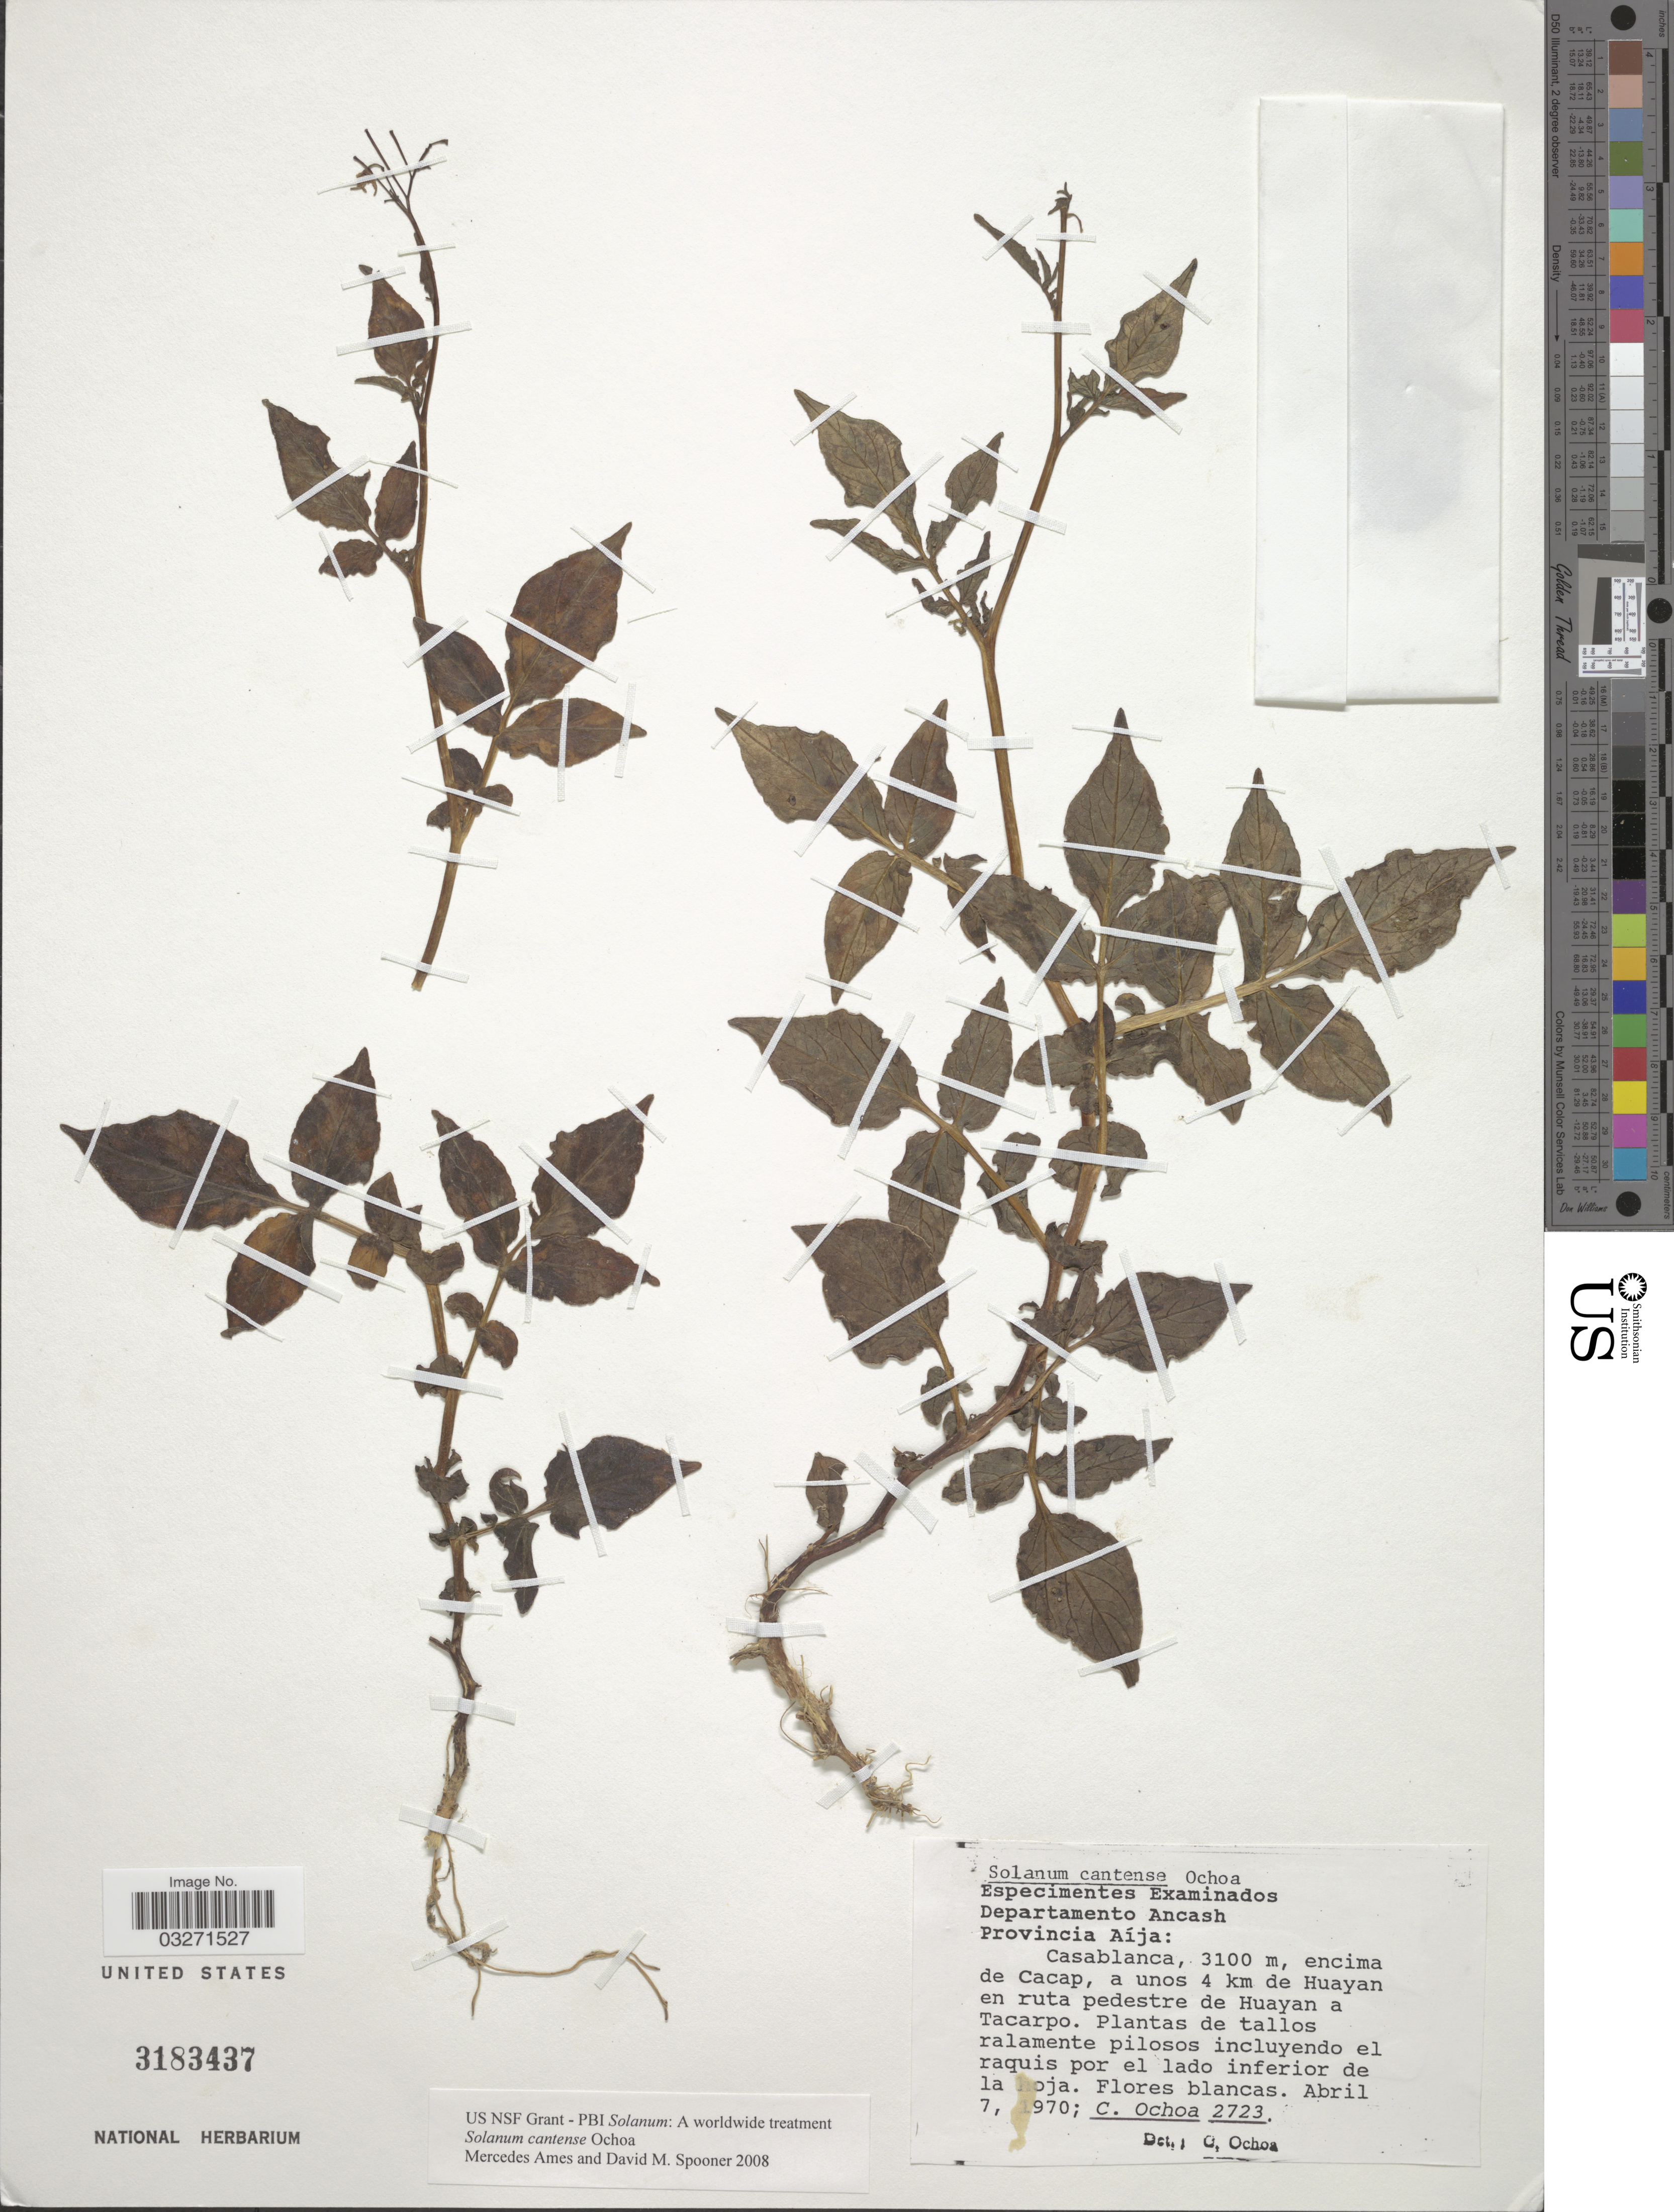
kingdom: Plantae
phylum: Tracheophyta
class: Magnoliopsida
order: Solanales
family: Solanaceae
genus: Solanum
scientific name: Solanum cantense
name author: Ochoa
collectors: C. Ochoa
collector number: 2723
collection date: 1970-04-07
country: Peru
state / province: Ancash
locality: Departamento Ancash. Provincia Aíja: Casablanca, encima de Cacap, a unos 4 km de Huayan en ruta pedestre de Huayan a Tacarpa.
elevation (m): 3100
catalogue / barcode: US 3183437